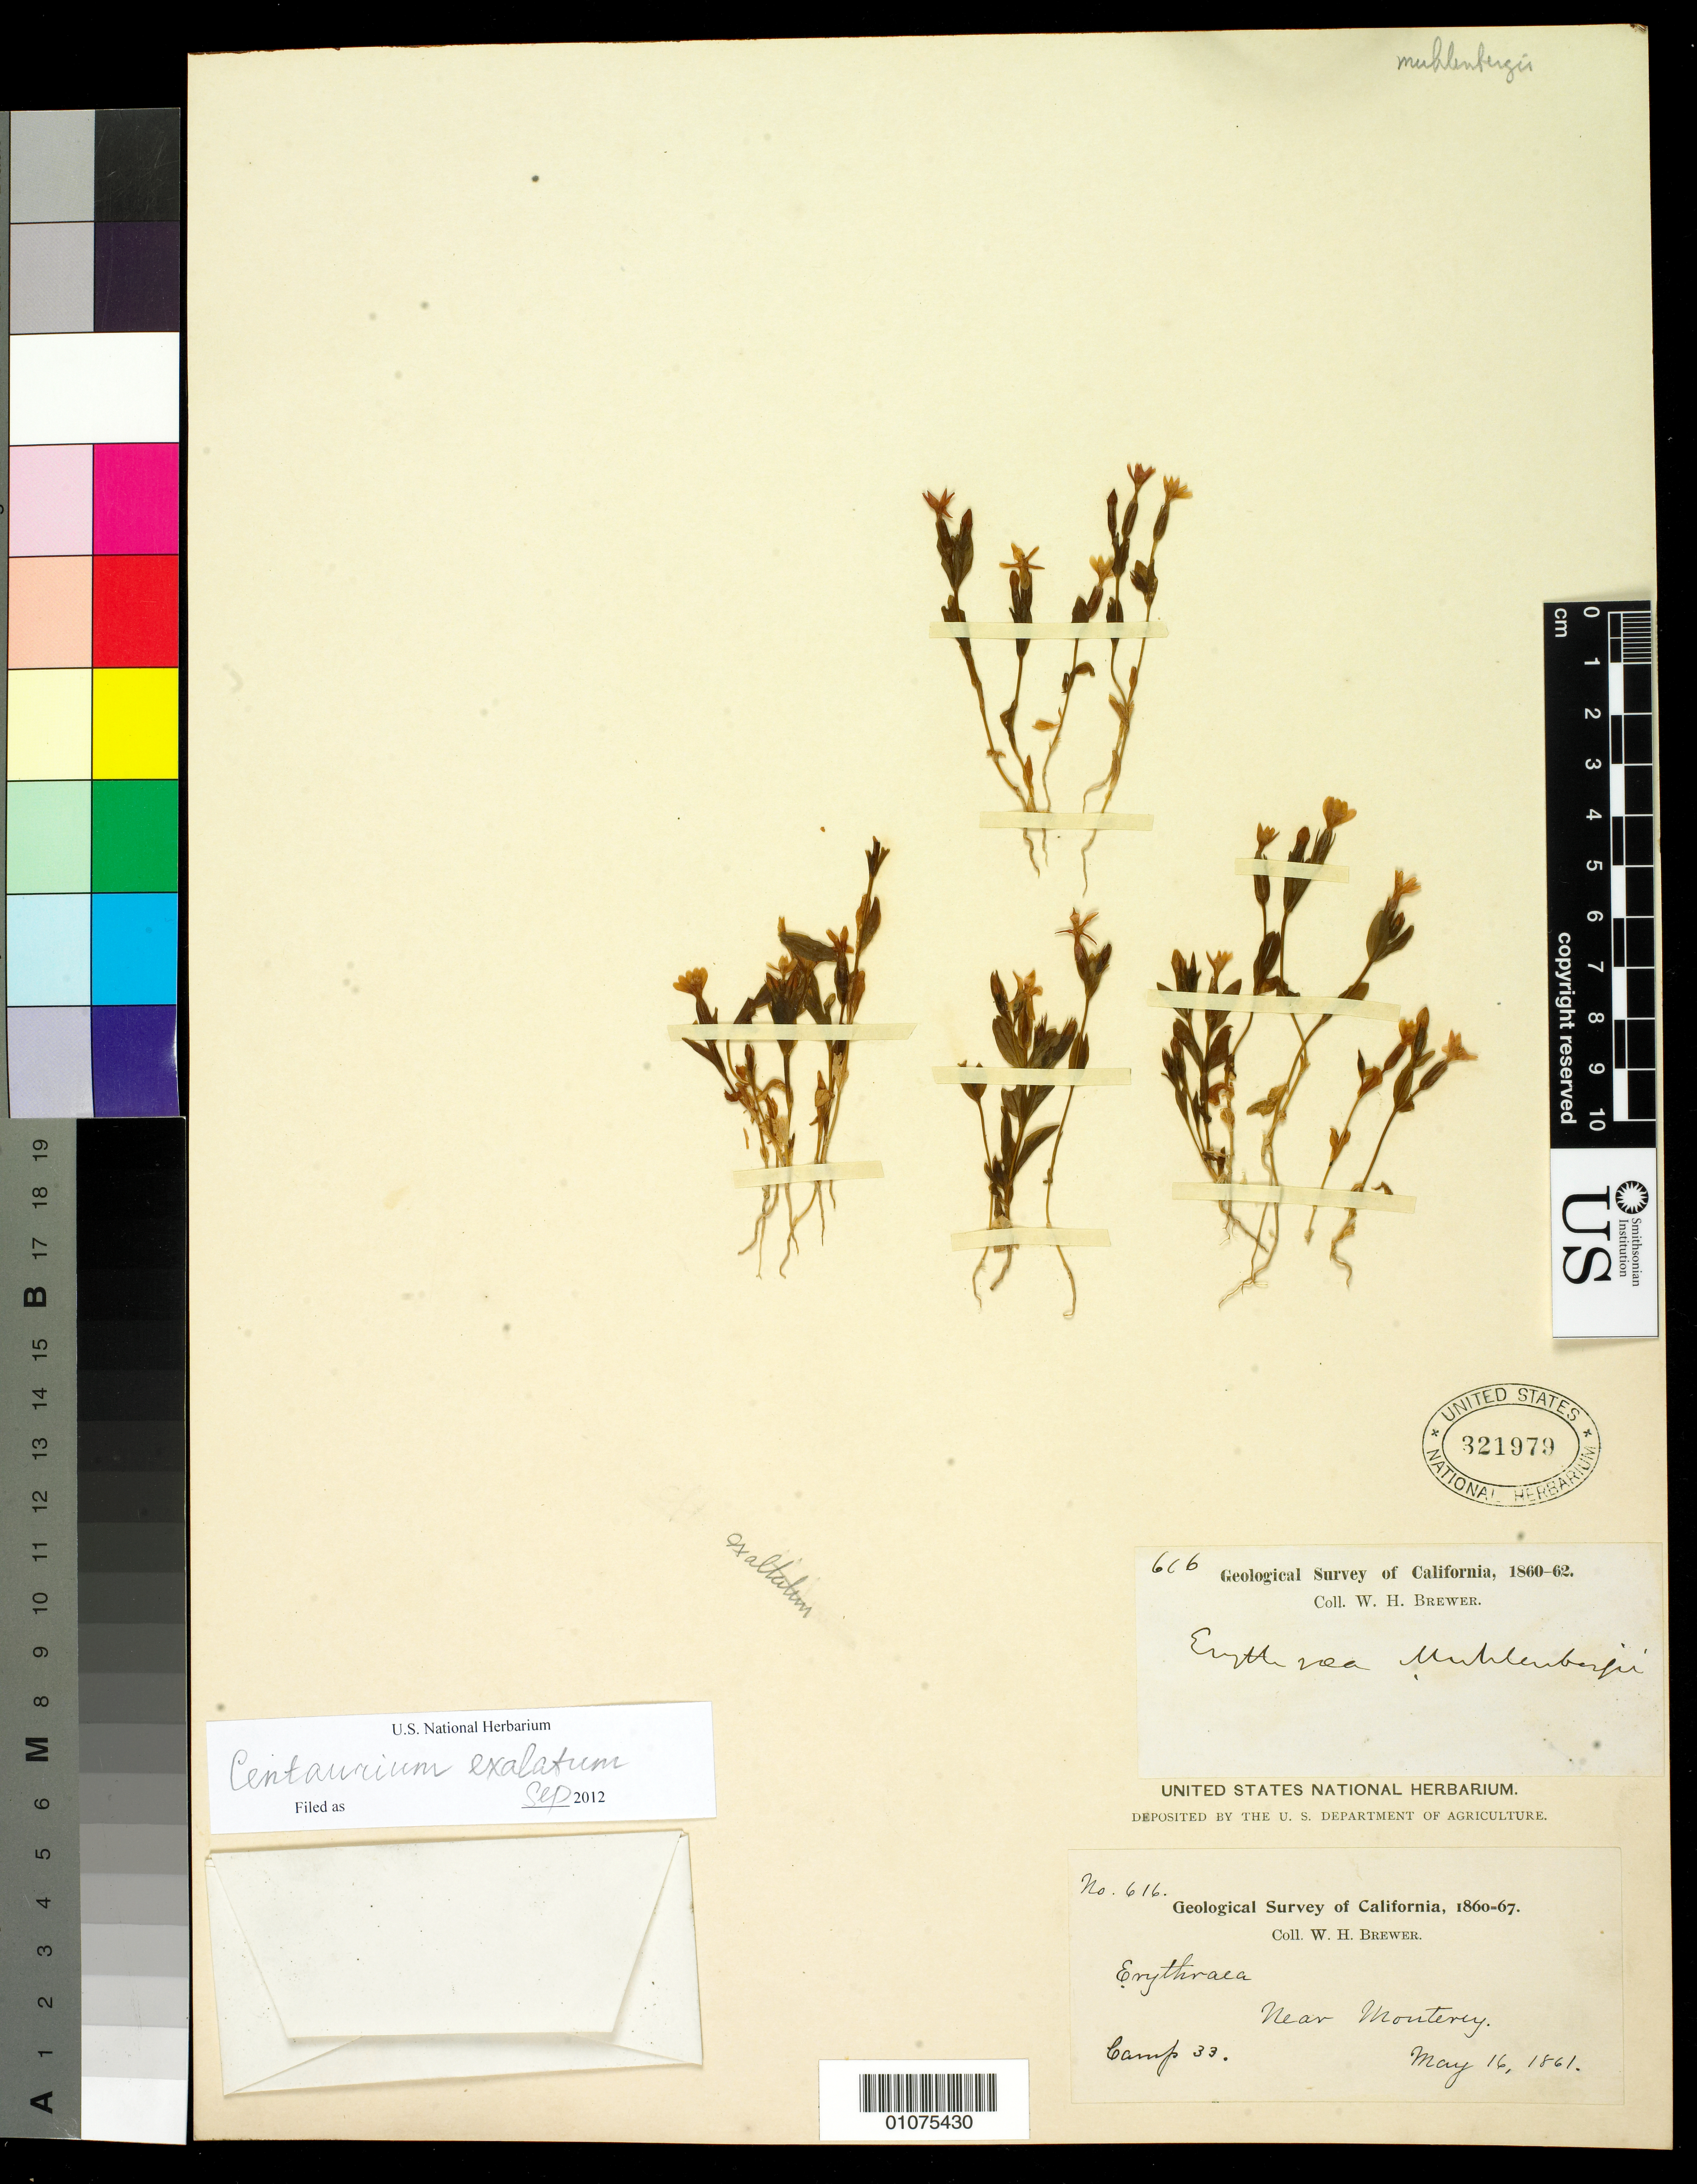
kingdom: Plantae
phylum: Tracheophyta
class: Magnoliopsida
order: Gentianales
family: Gentianaceae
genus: Centaurium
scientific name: Centaurium exaltatum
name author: (Griseb.) W. Wight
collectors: W. H. Brewer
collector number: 616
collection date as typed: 16 May 1861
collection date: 1861-05-16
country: United States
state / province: California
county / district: Monterey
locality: Near Monterey, Camp 33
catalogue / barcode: US 321979